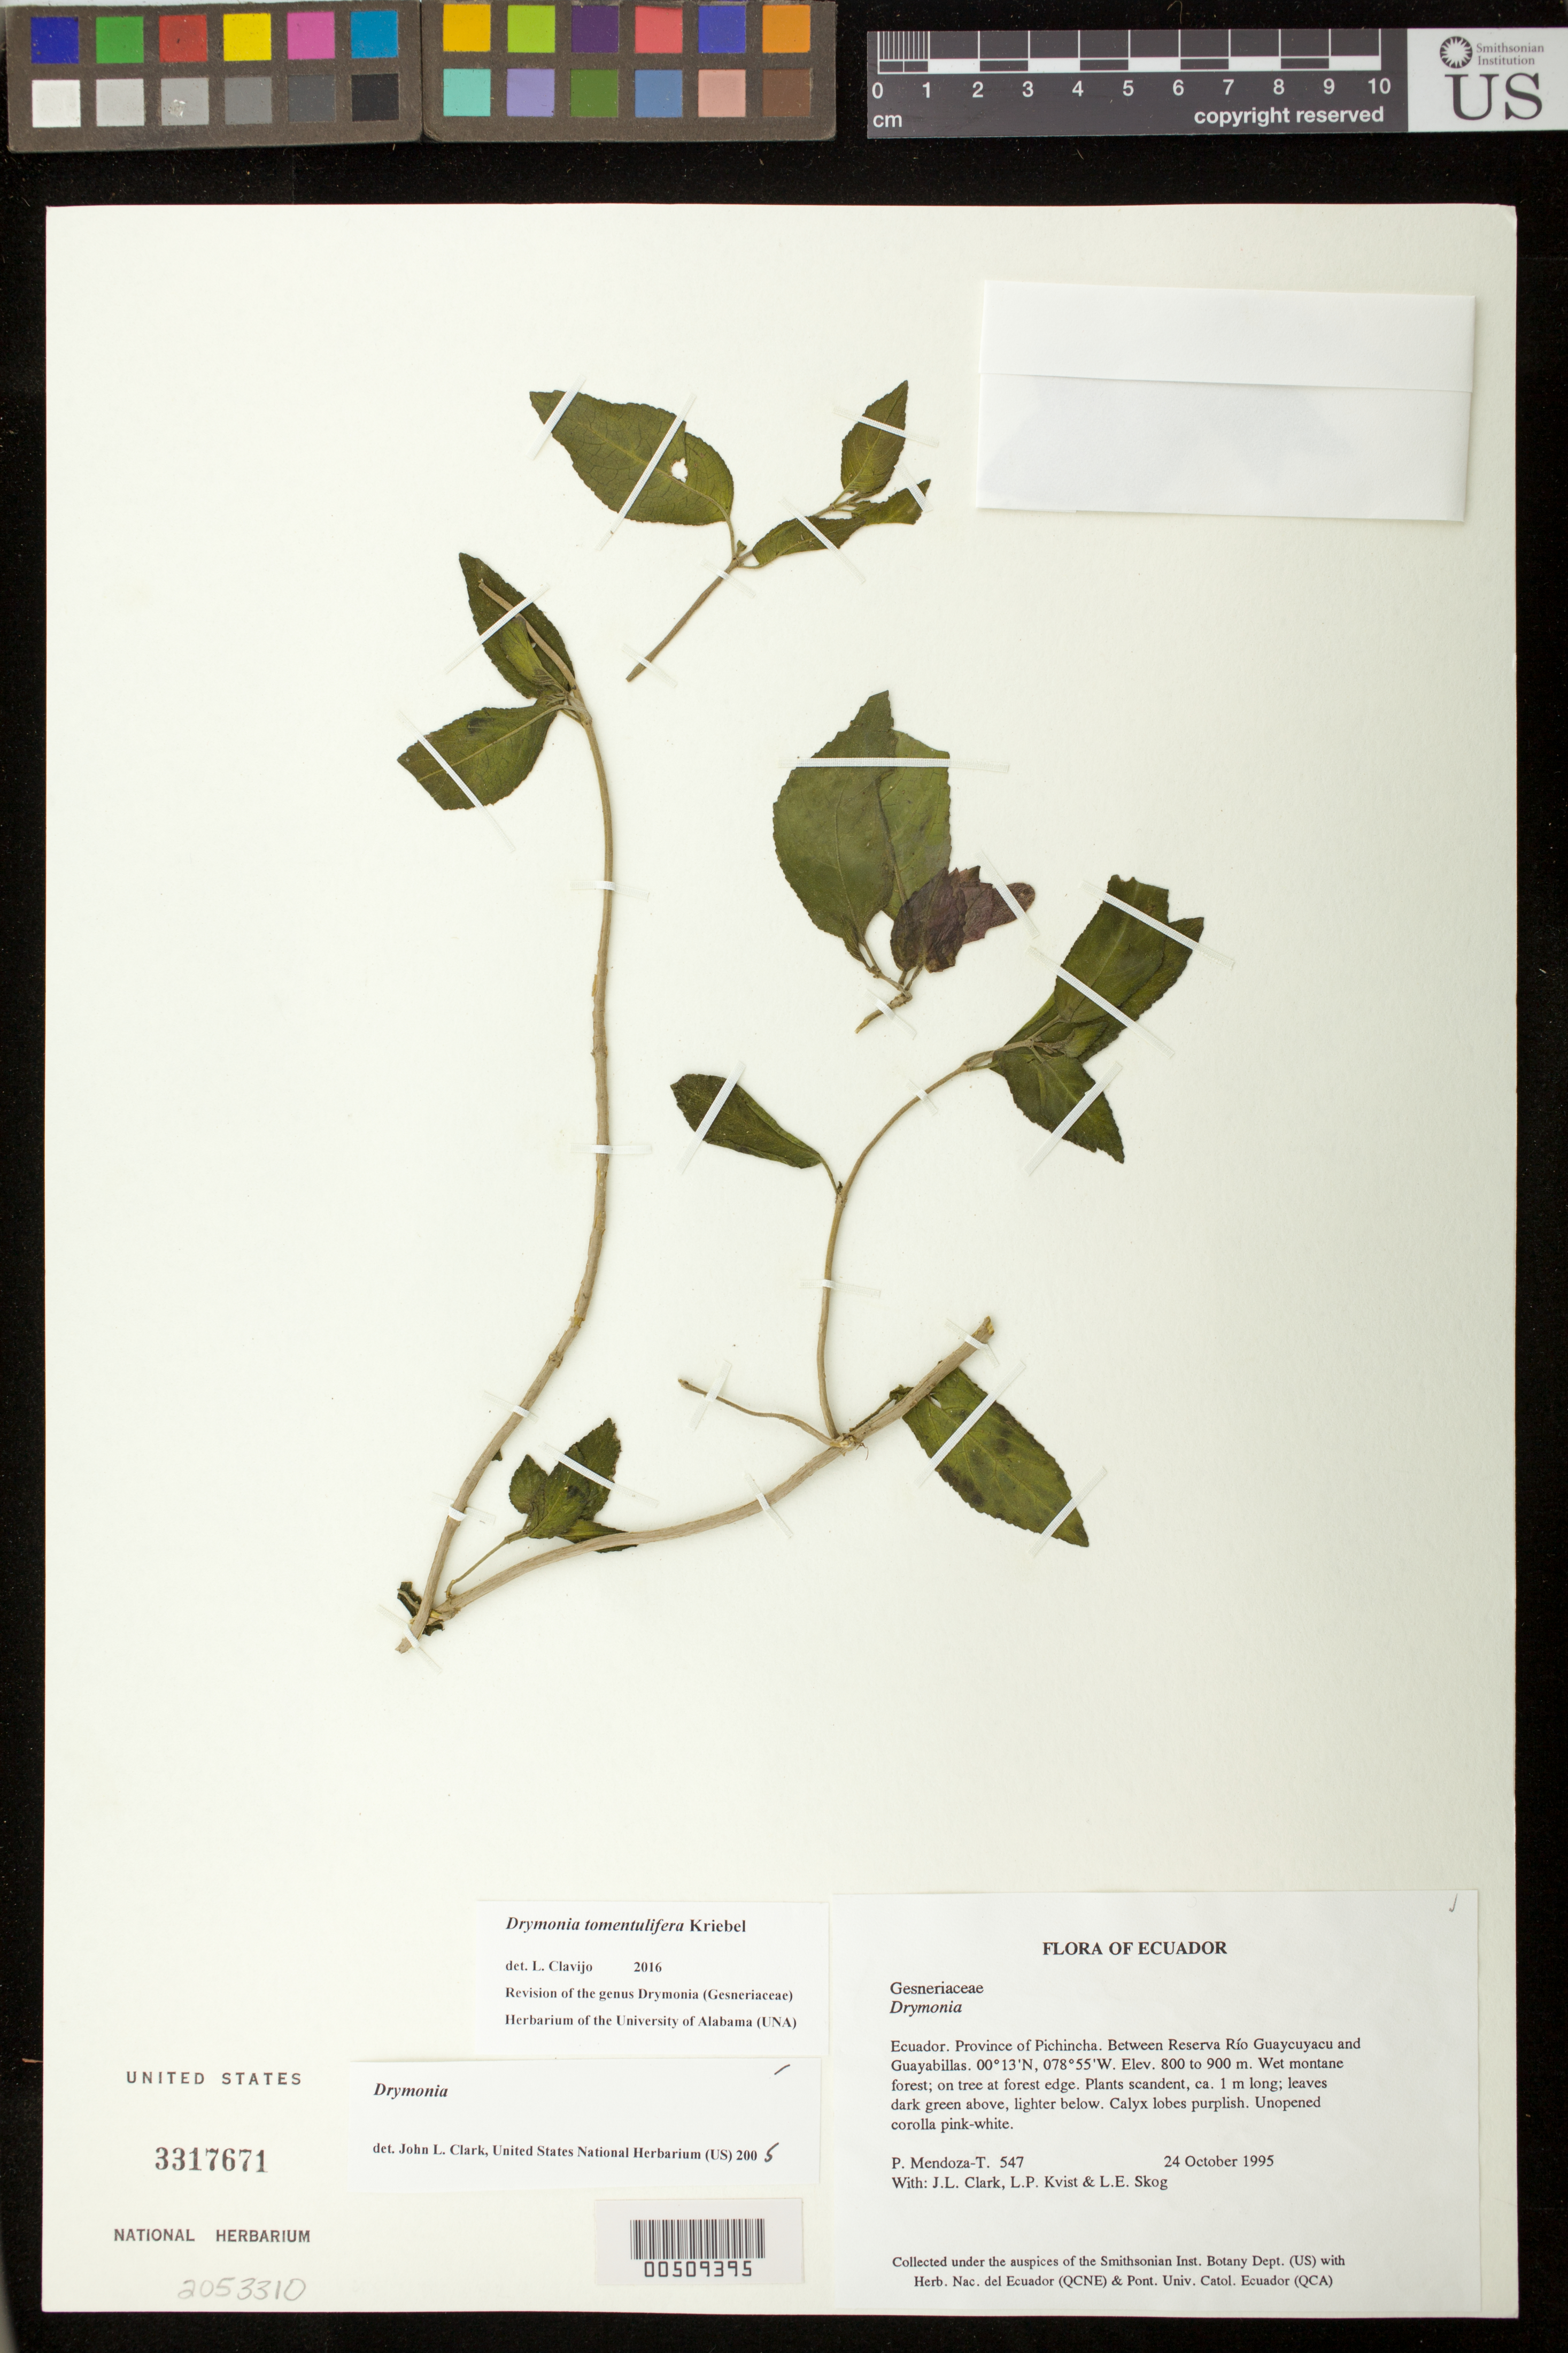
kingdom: Plantae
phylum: Tracheophyta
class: Magnoliopsida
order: Lamiales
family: Gesneriaceae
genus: Drymonia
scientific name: Drymonia tomentulifera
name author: Kriebel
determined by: Clavijo, L.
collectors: P. Mendoza-T., J. L. Clark, L. P. Kvist & L. E. Skog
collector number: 547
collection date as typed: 24 Oct 1995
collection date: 1995-10-24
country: Ecuador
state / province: Pichincha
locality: Between Reserva Río Guaycuyacu and Guayabillas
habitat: Wet montane forest; on tree at forest edge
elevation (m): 800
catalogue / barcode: US 3317671